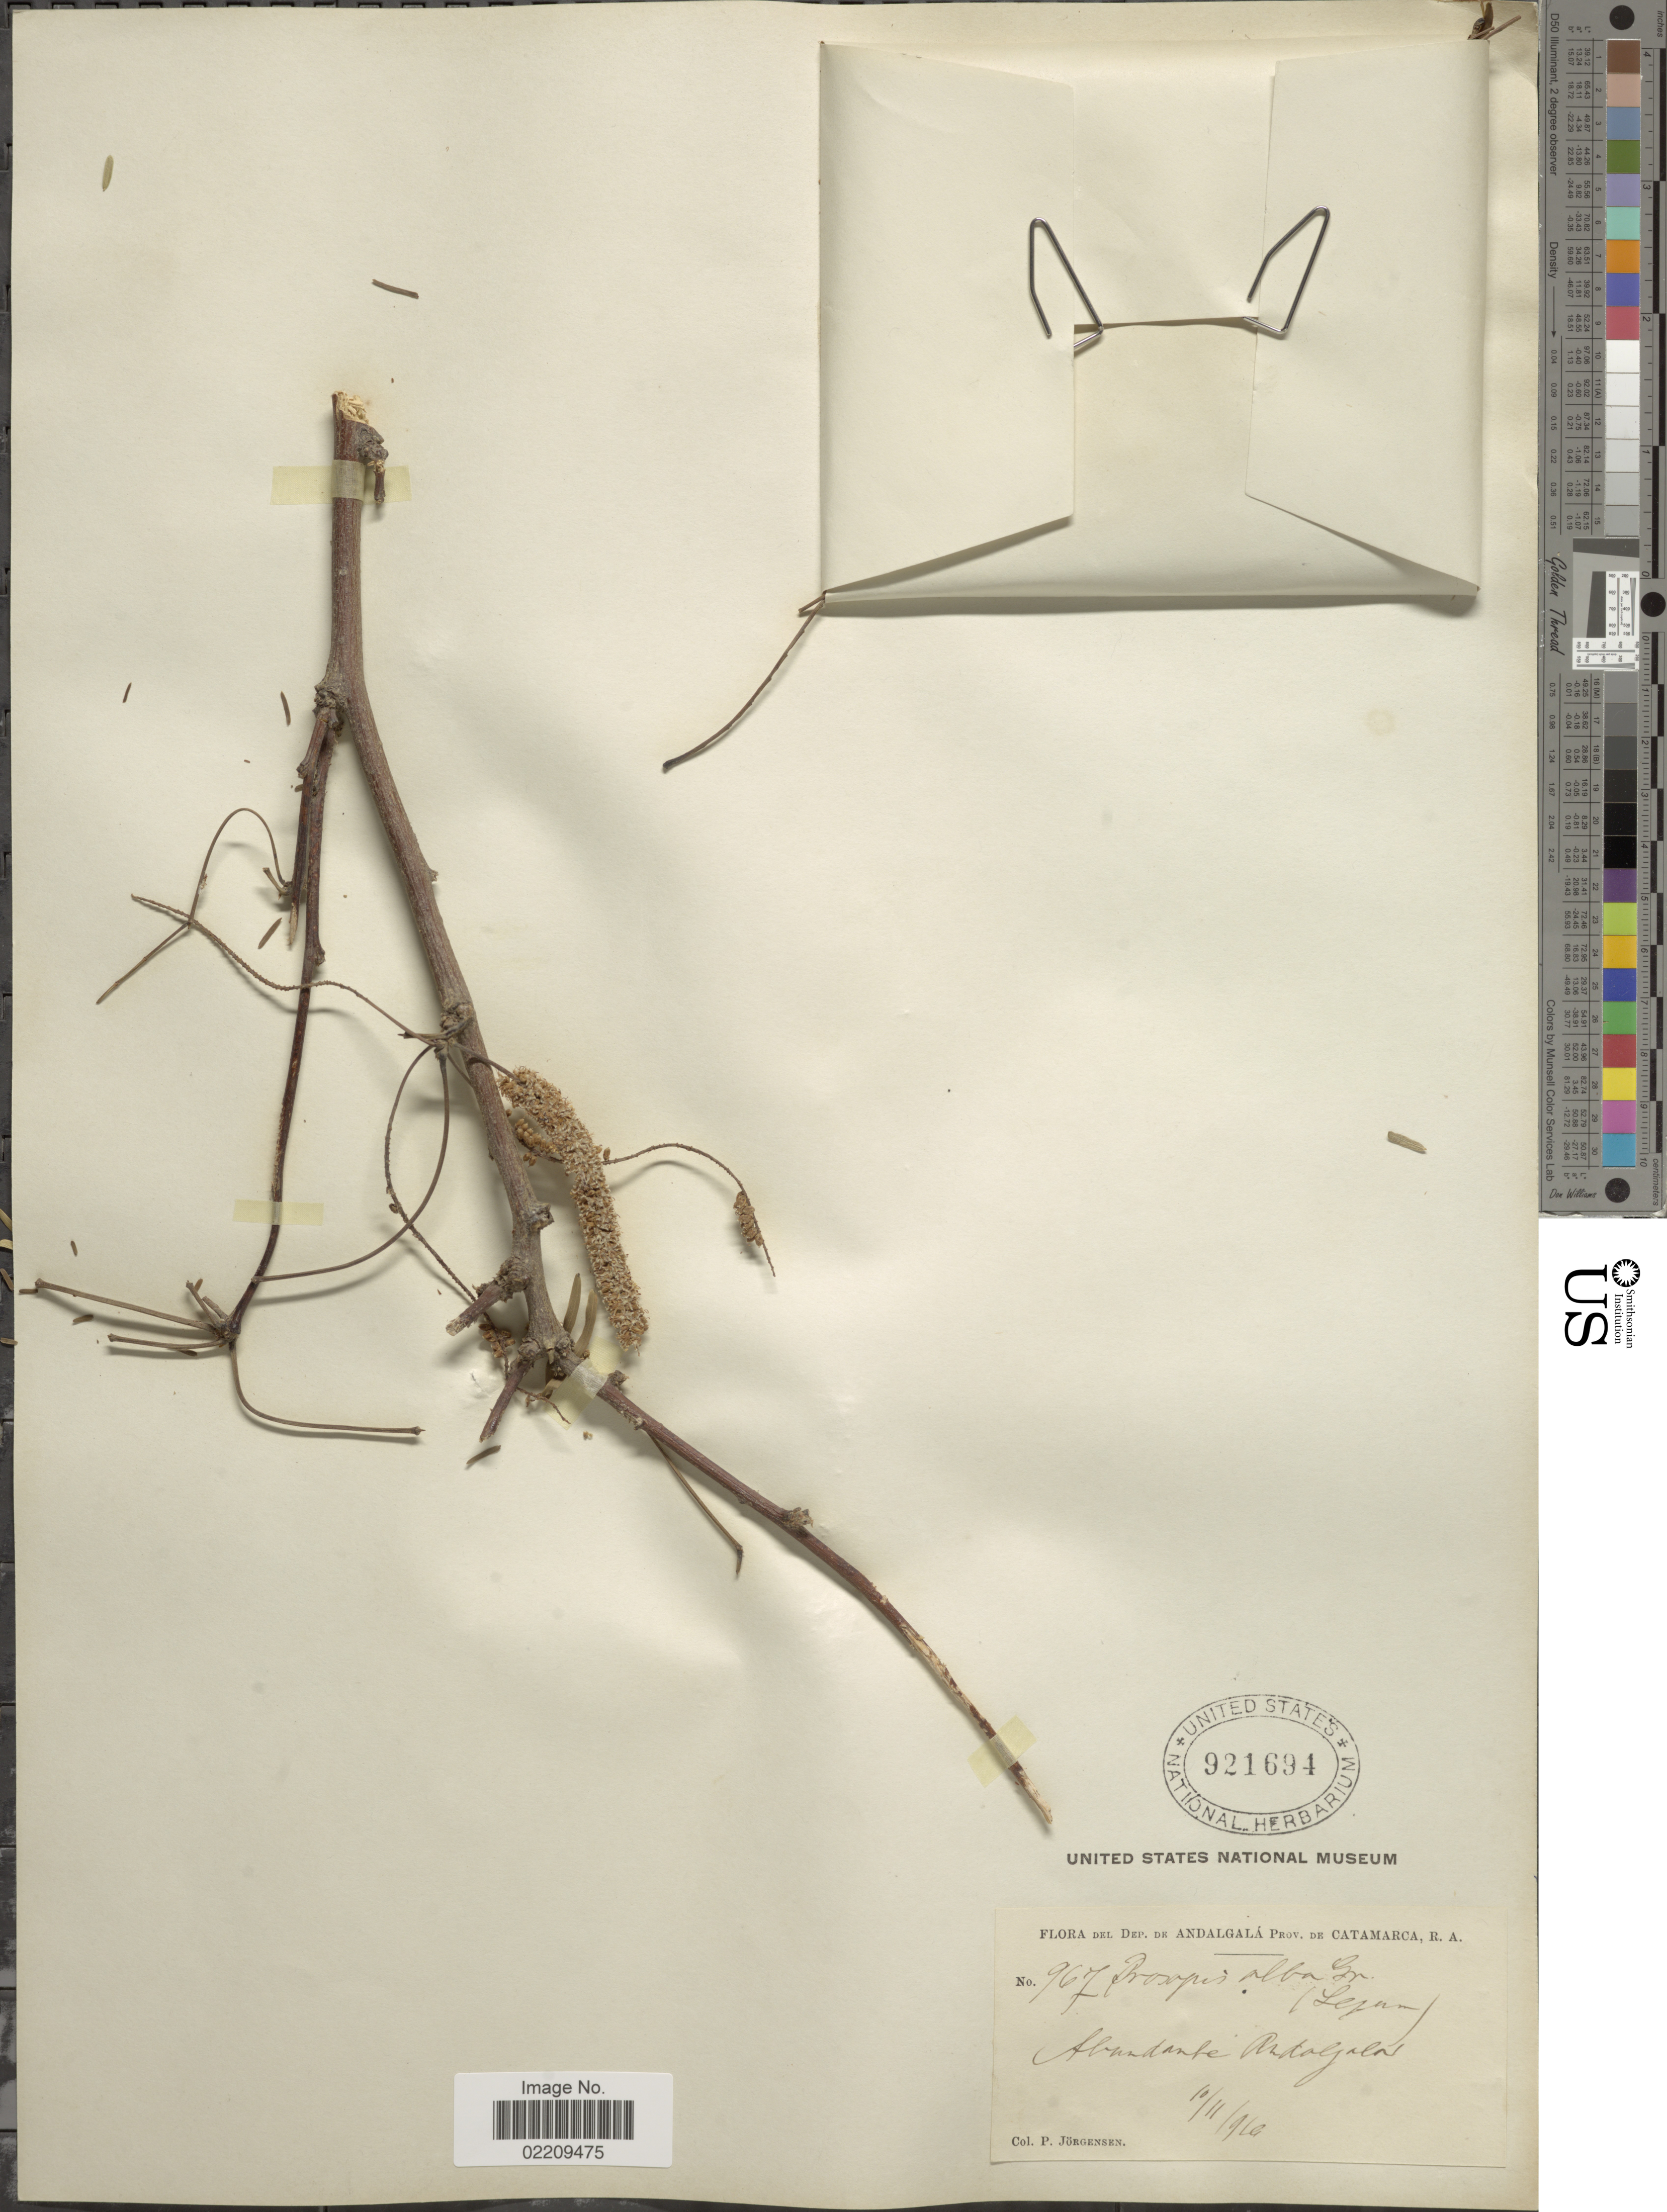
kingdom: Plantae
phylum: Tracheophyta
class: Magnoliopsida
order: Fabales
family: Fabaceae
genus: Neltuma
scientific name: Neltuma alba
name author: (Griseb.) C. E. Hughes & G.P. Lewis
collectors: P. Jörgensen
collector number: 967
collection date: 1910-11-10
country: Argentina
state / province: Catamarca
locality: Dep. de Andalgala. Prov. de Catamarca, R. A.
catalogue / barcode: US 921694